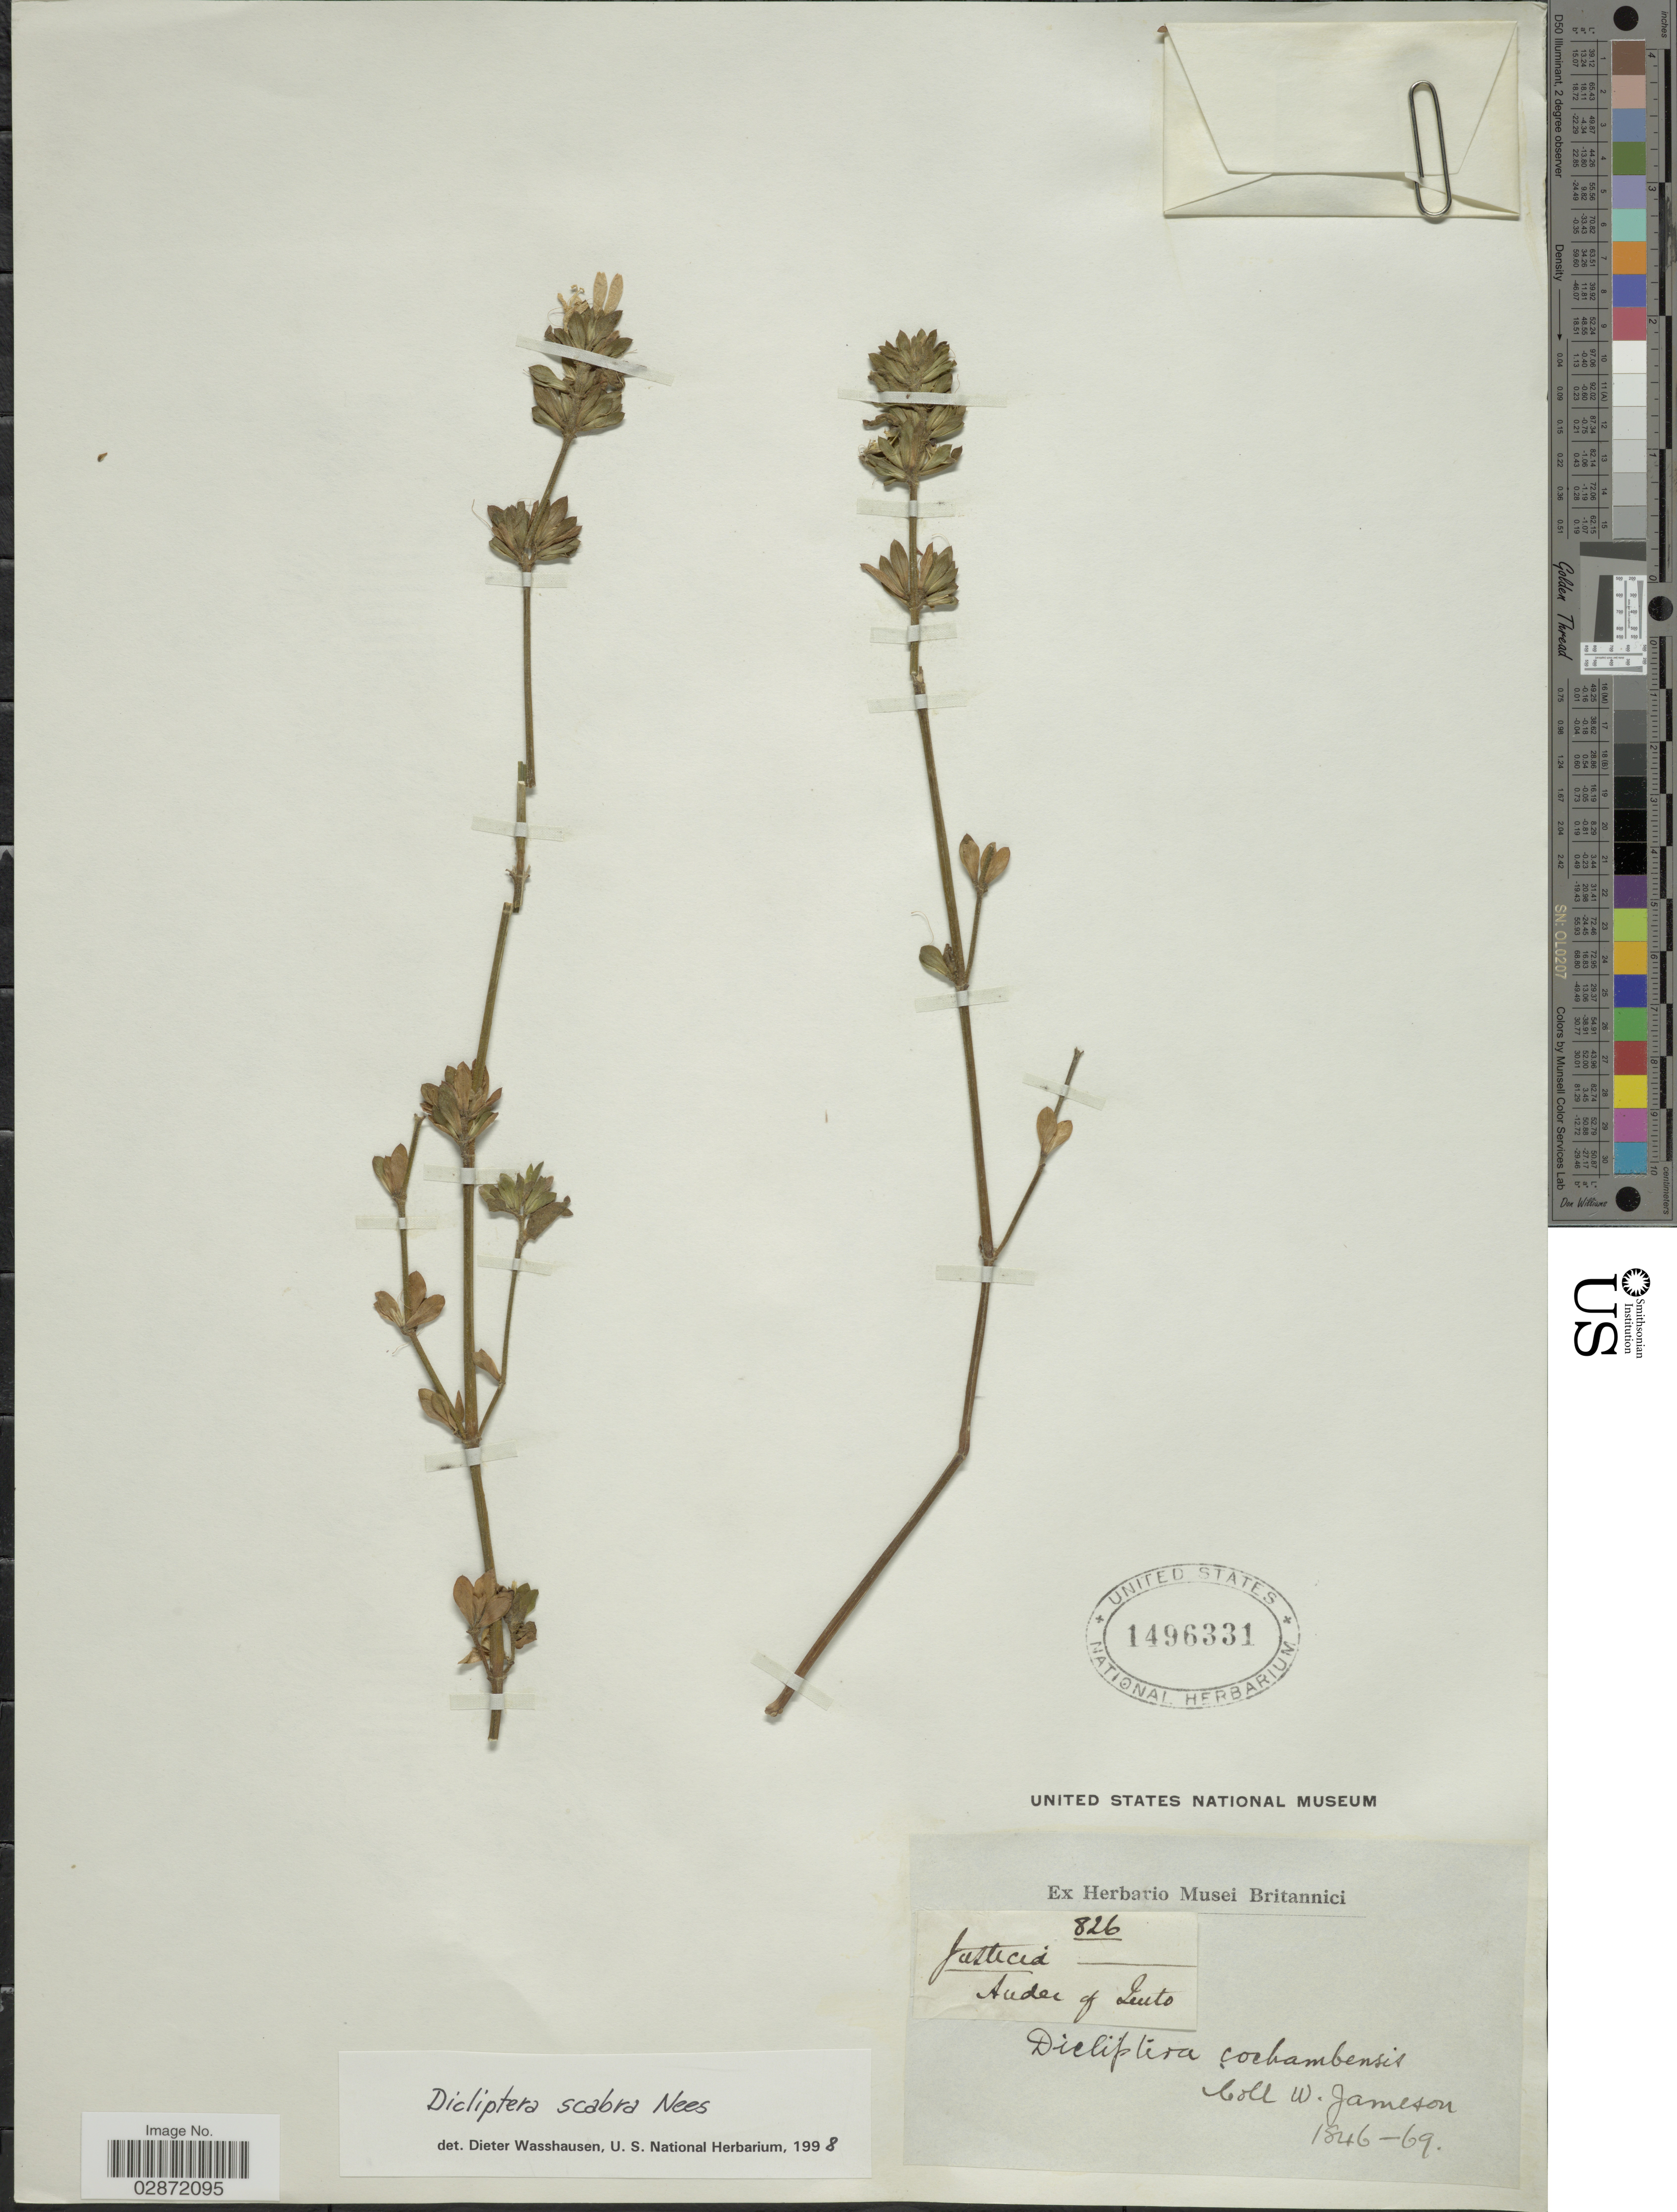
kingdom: Plantae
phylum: Tracheophyta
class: Magnoliopsida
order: Lamiales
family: Acanthaceae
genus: Dicliptera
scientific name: Dicliptera scabra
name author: Nees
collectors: W. Jameson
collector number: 826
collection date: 1846/1869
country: Ecuador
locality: Andes of Quito.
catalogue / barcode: US 1496331